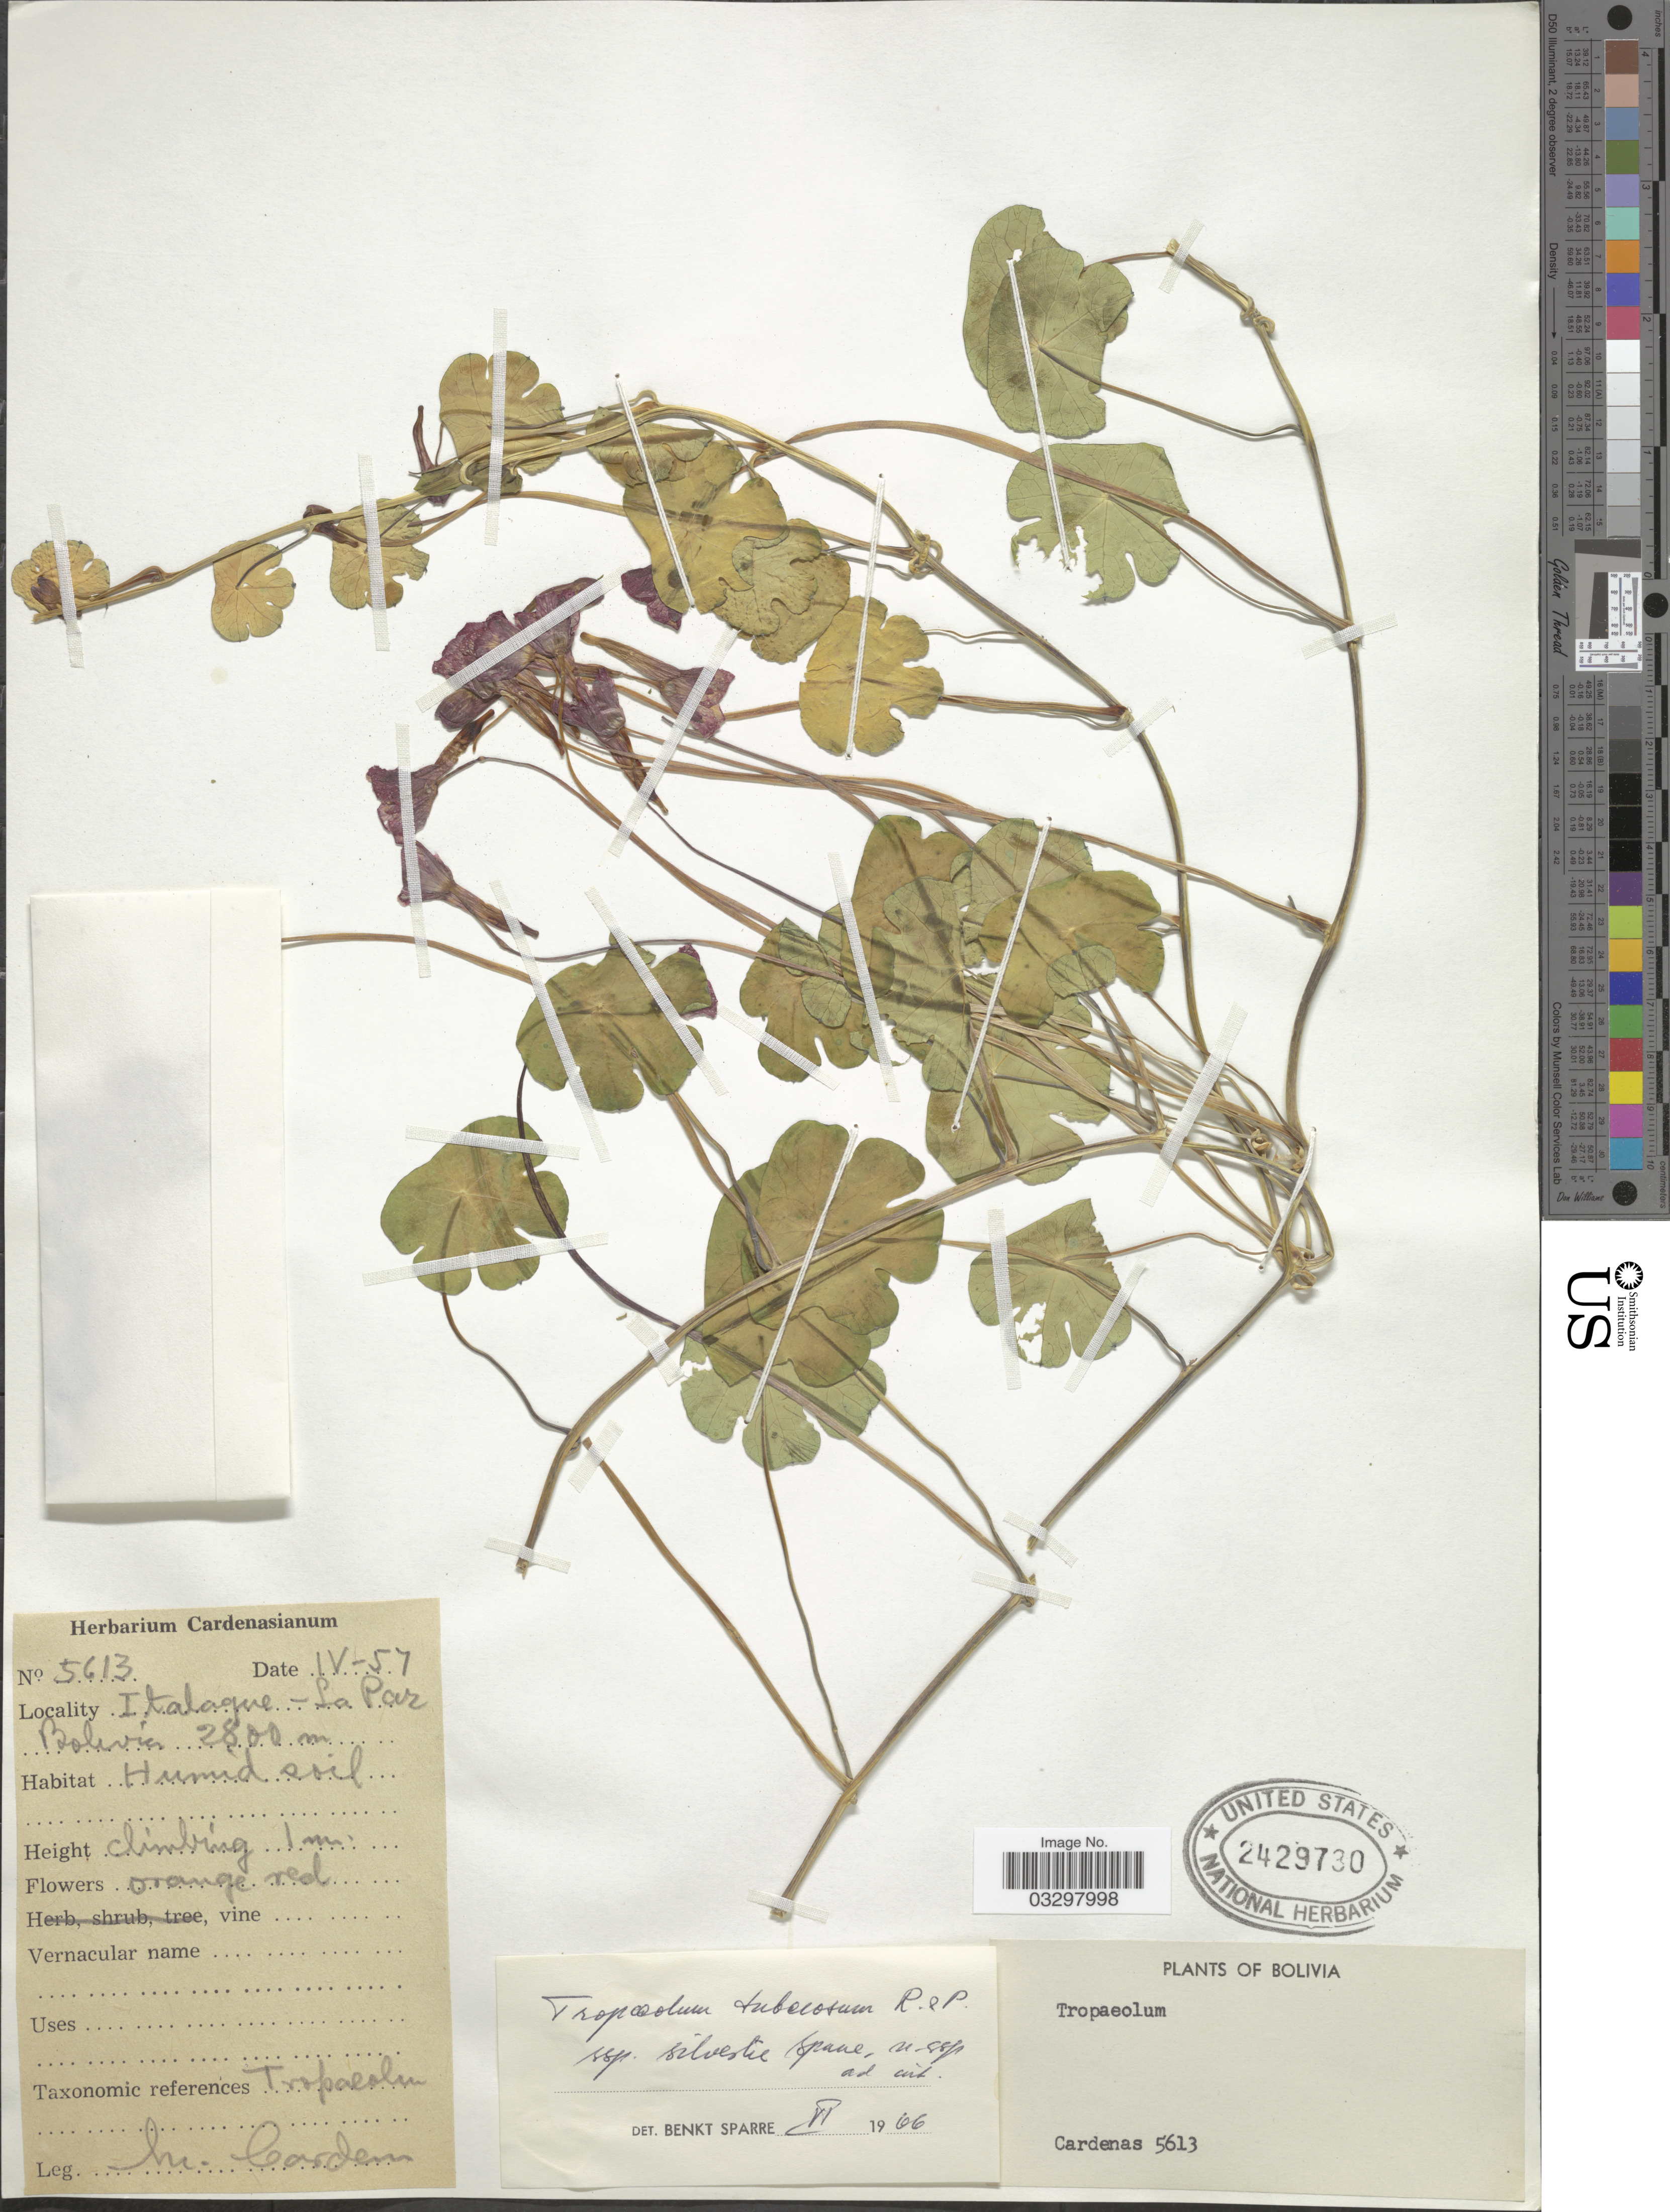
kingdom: Plantae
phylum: Tracheophyta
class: Magnoliopsida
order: Brassicales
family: Tropaeolaceae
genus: Tropaeolum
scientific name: Tropaeolum tuberosum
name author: Ruiz & Pav.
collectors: M. Cárdenas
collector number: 5613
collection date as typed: Transcribed d/m/y: /4/57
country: Bolivia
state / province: La Paz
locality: Italaque.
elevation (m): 2800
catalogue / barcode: US 2429730